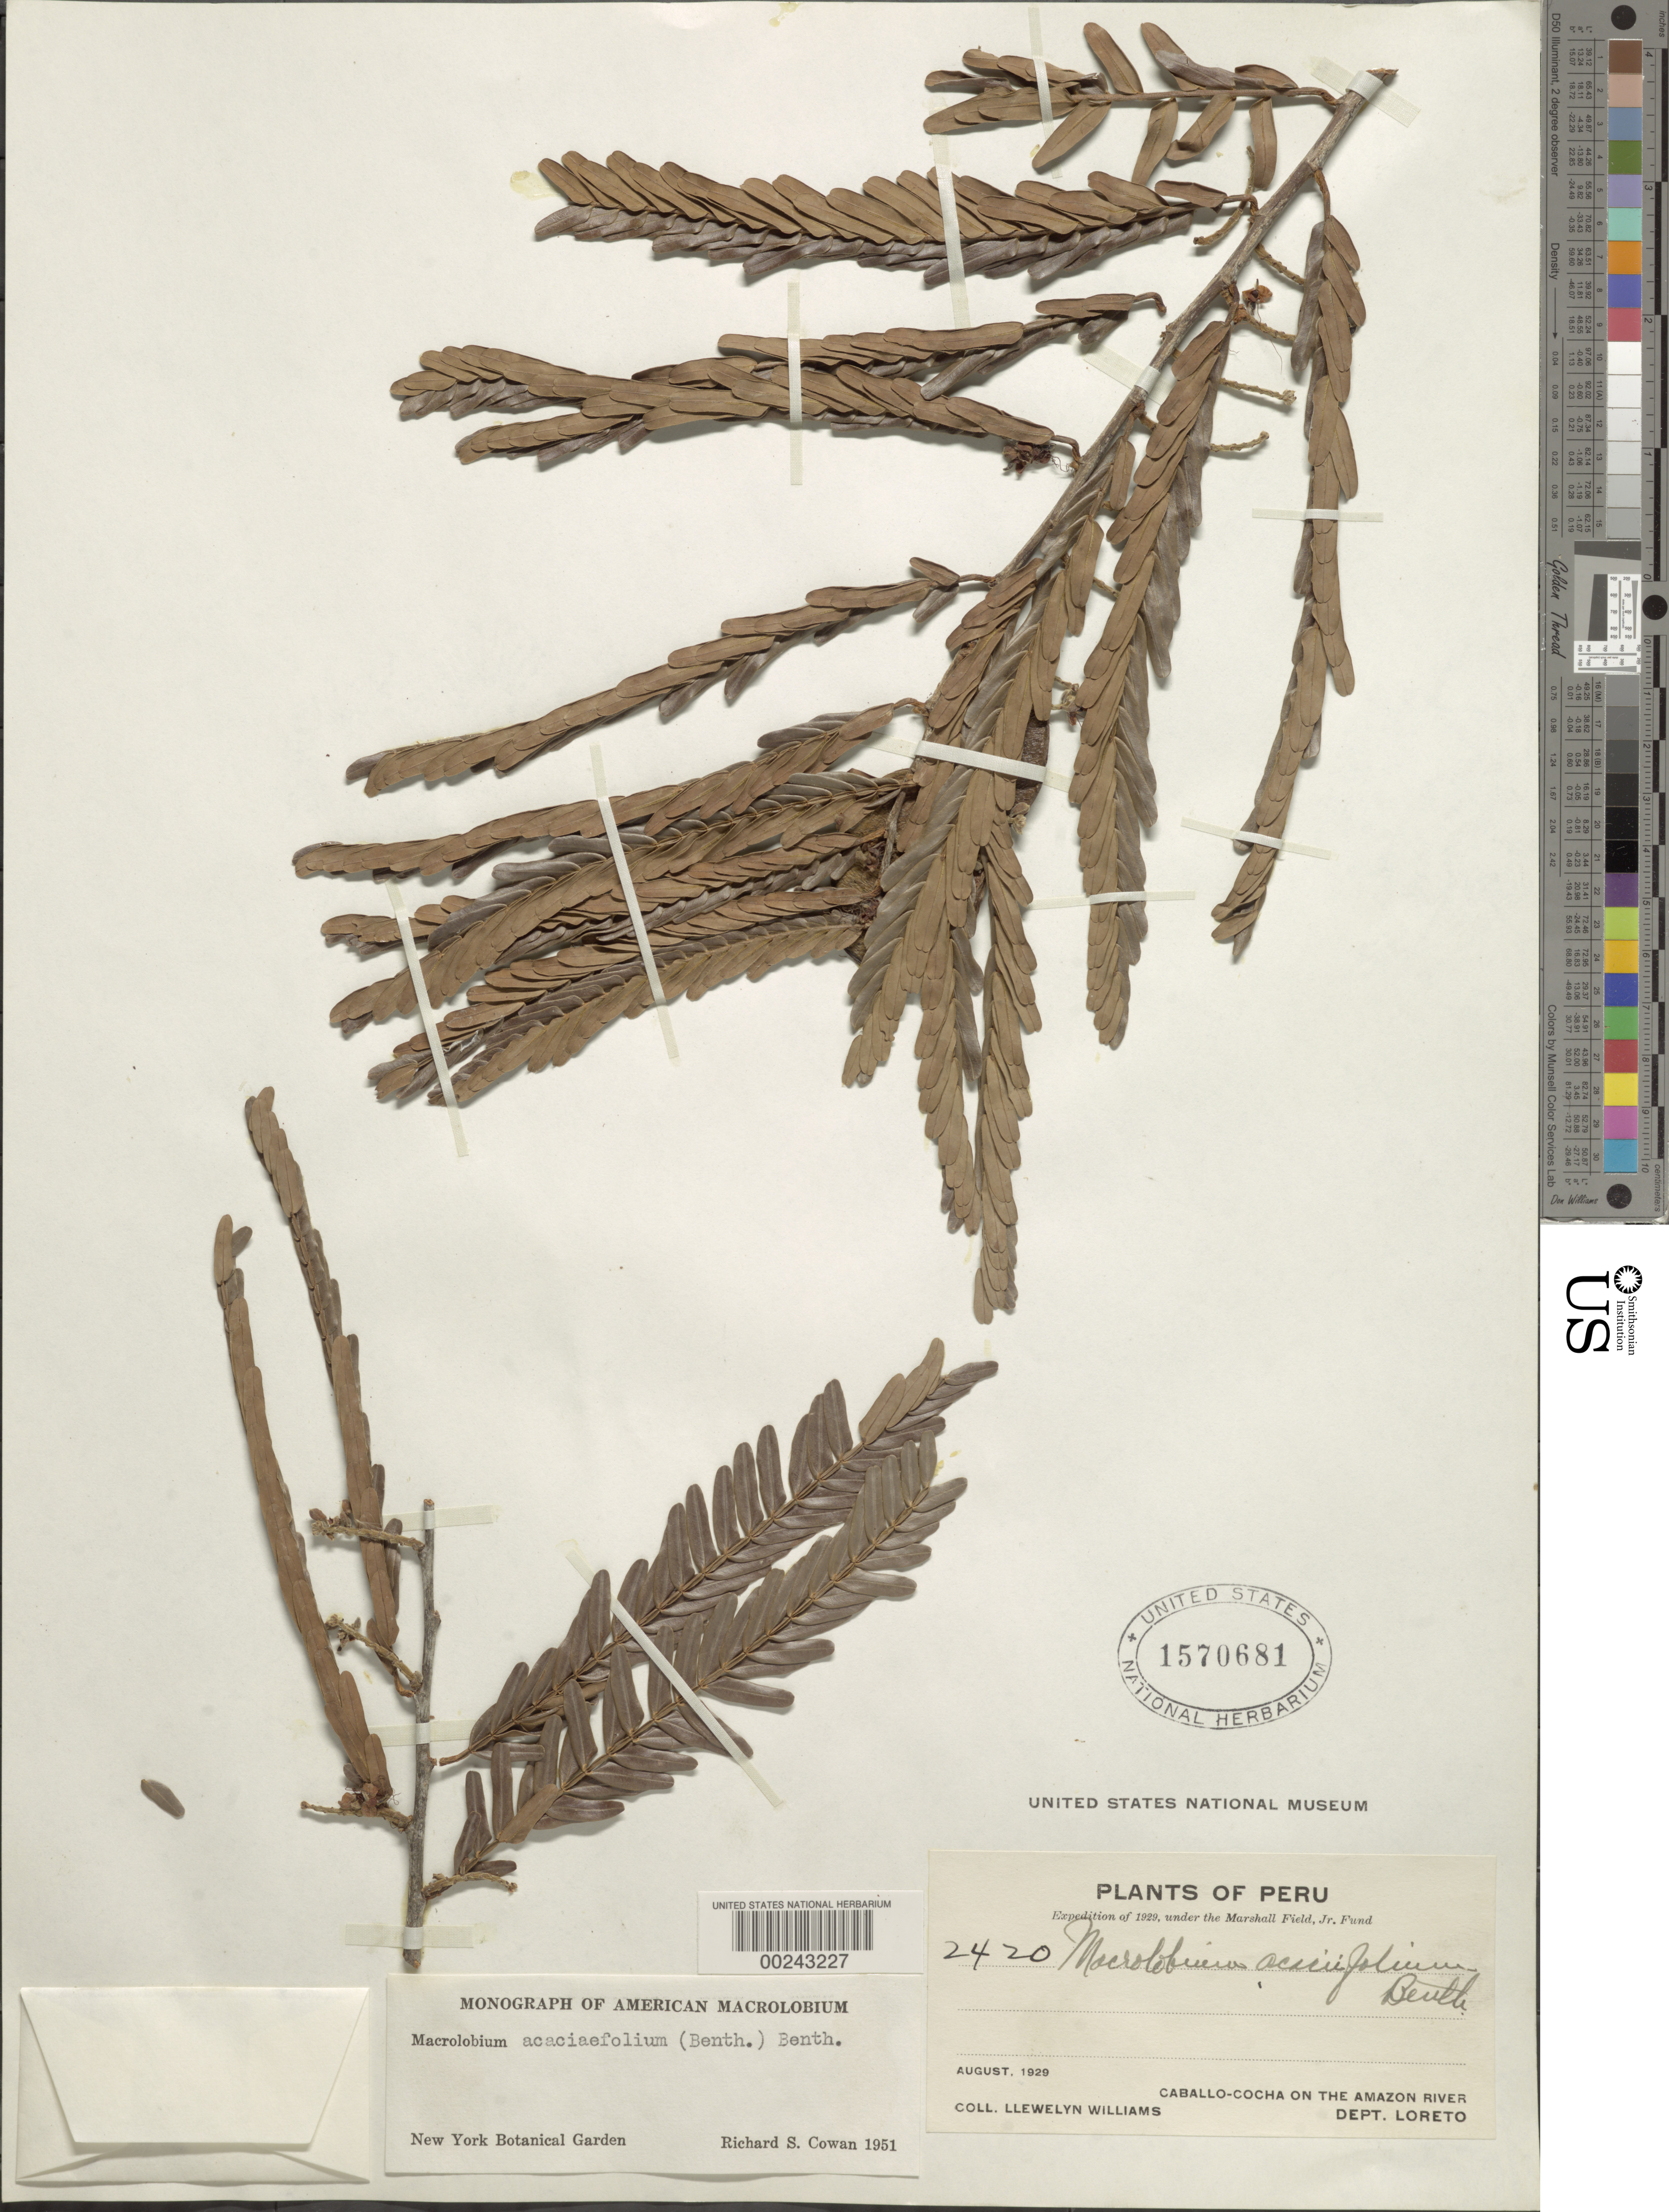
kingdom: Plantae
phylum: Tracheophyta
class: Magnoliopsida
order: Fabales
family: Fabaceae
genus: Macrolobium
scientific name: Macrolobium acaciifolium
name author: (Benth.) Benth.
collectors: Ll. Williams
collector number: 2420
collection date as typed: Aug 1929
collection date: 1929-08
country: Peru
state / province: Loreto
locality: Caballo-cocha on the amazon river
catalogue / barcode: US 1570681